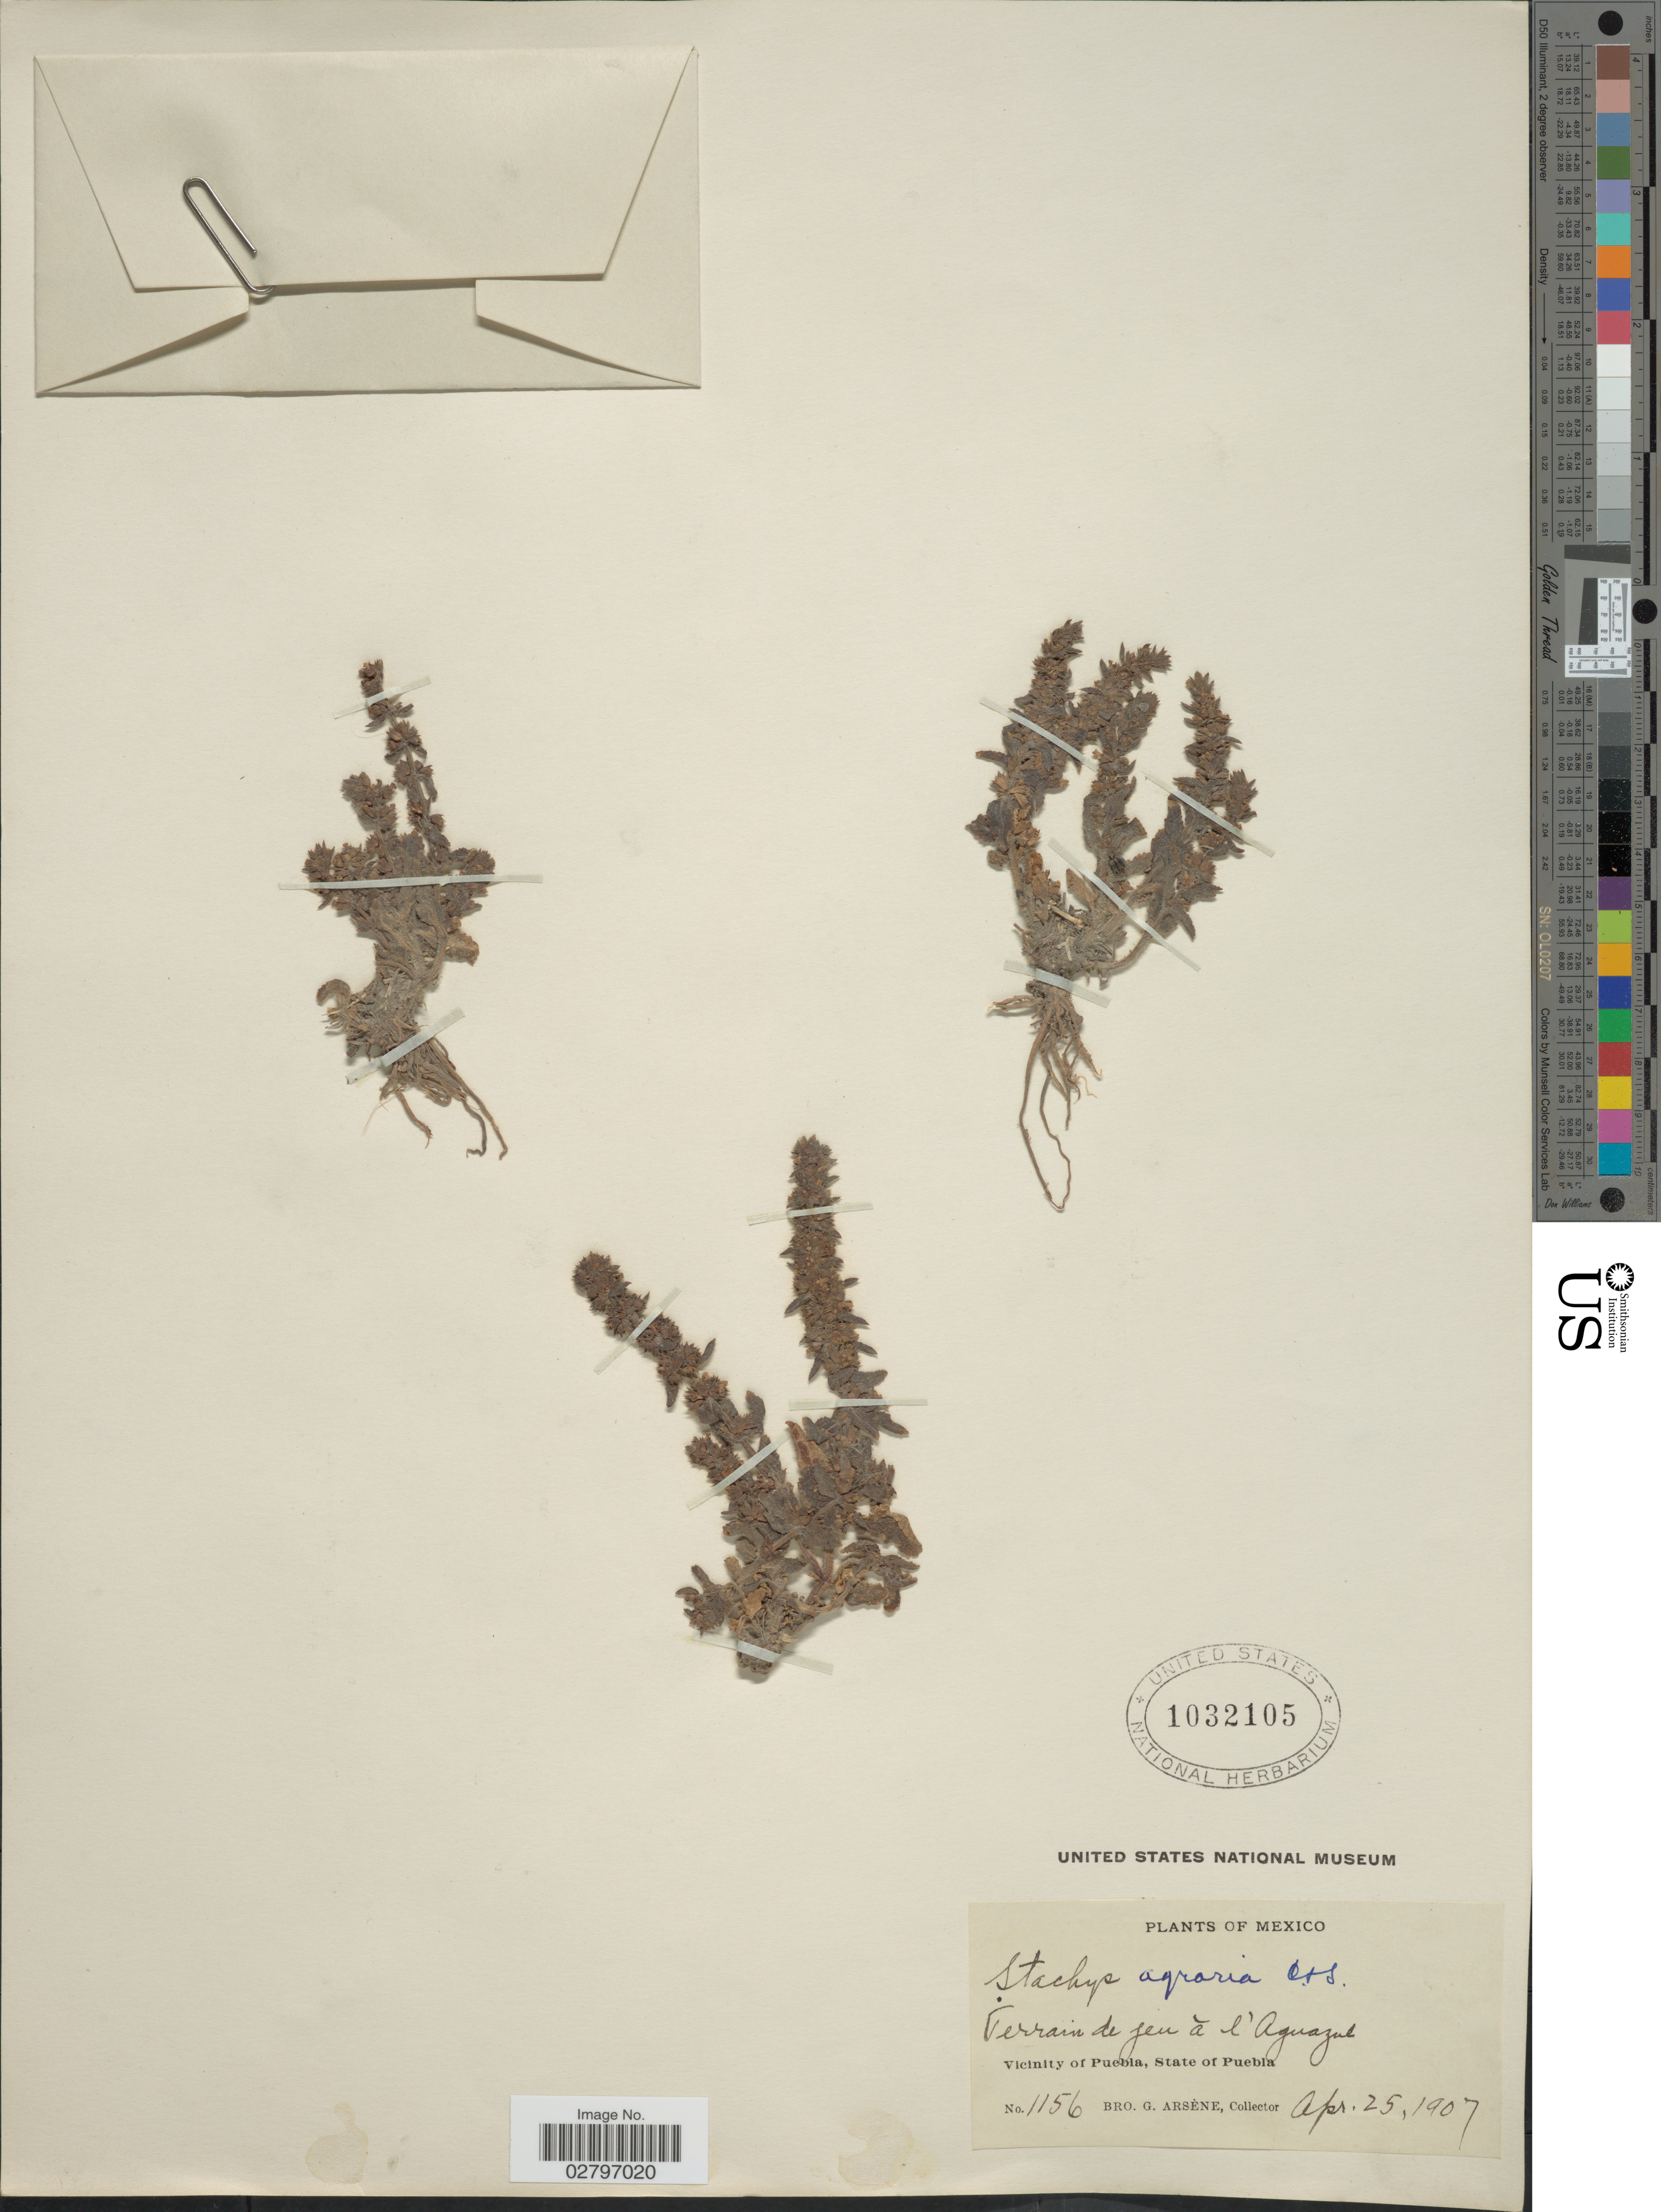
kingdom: Plantae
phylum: Tracheophyta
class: Magnoliopsida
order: Lamiales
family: Lamiaceae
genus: Stachys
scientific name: Stachys agraria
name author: Schltdl. & Cham.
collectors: Bro. G. Arsène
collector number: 1156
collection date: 1907-04-25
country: Mexico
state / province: Puebla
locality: Terrain de jeu à l'Aguazul, Vicinity of Puebla, State of Puebla.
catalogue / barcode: US 1032105